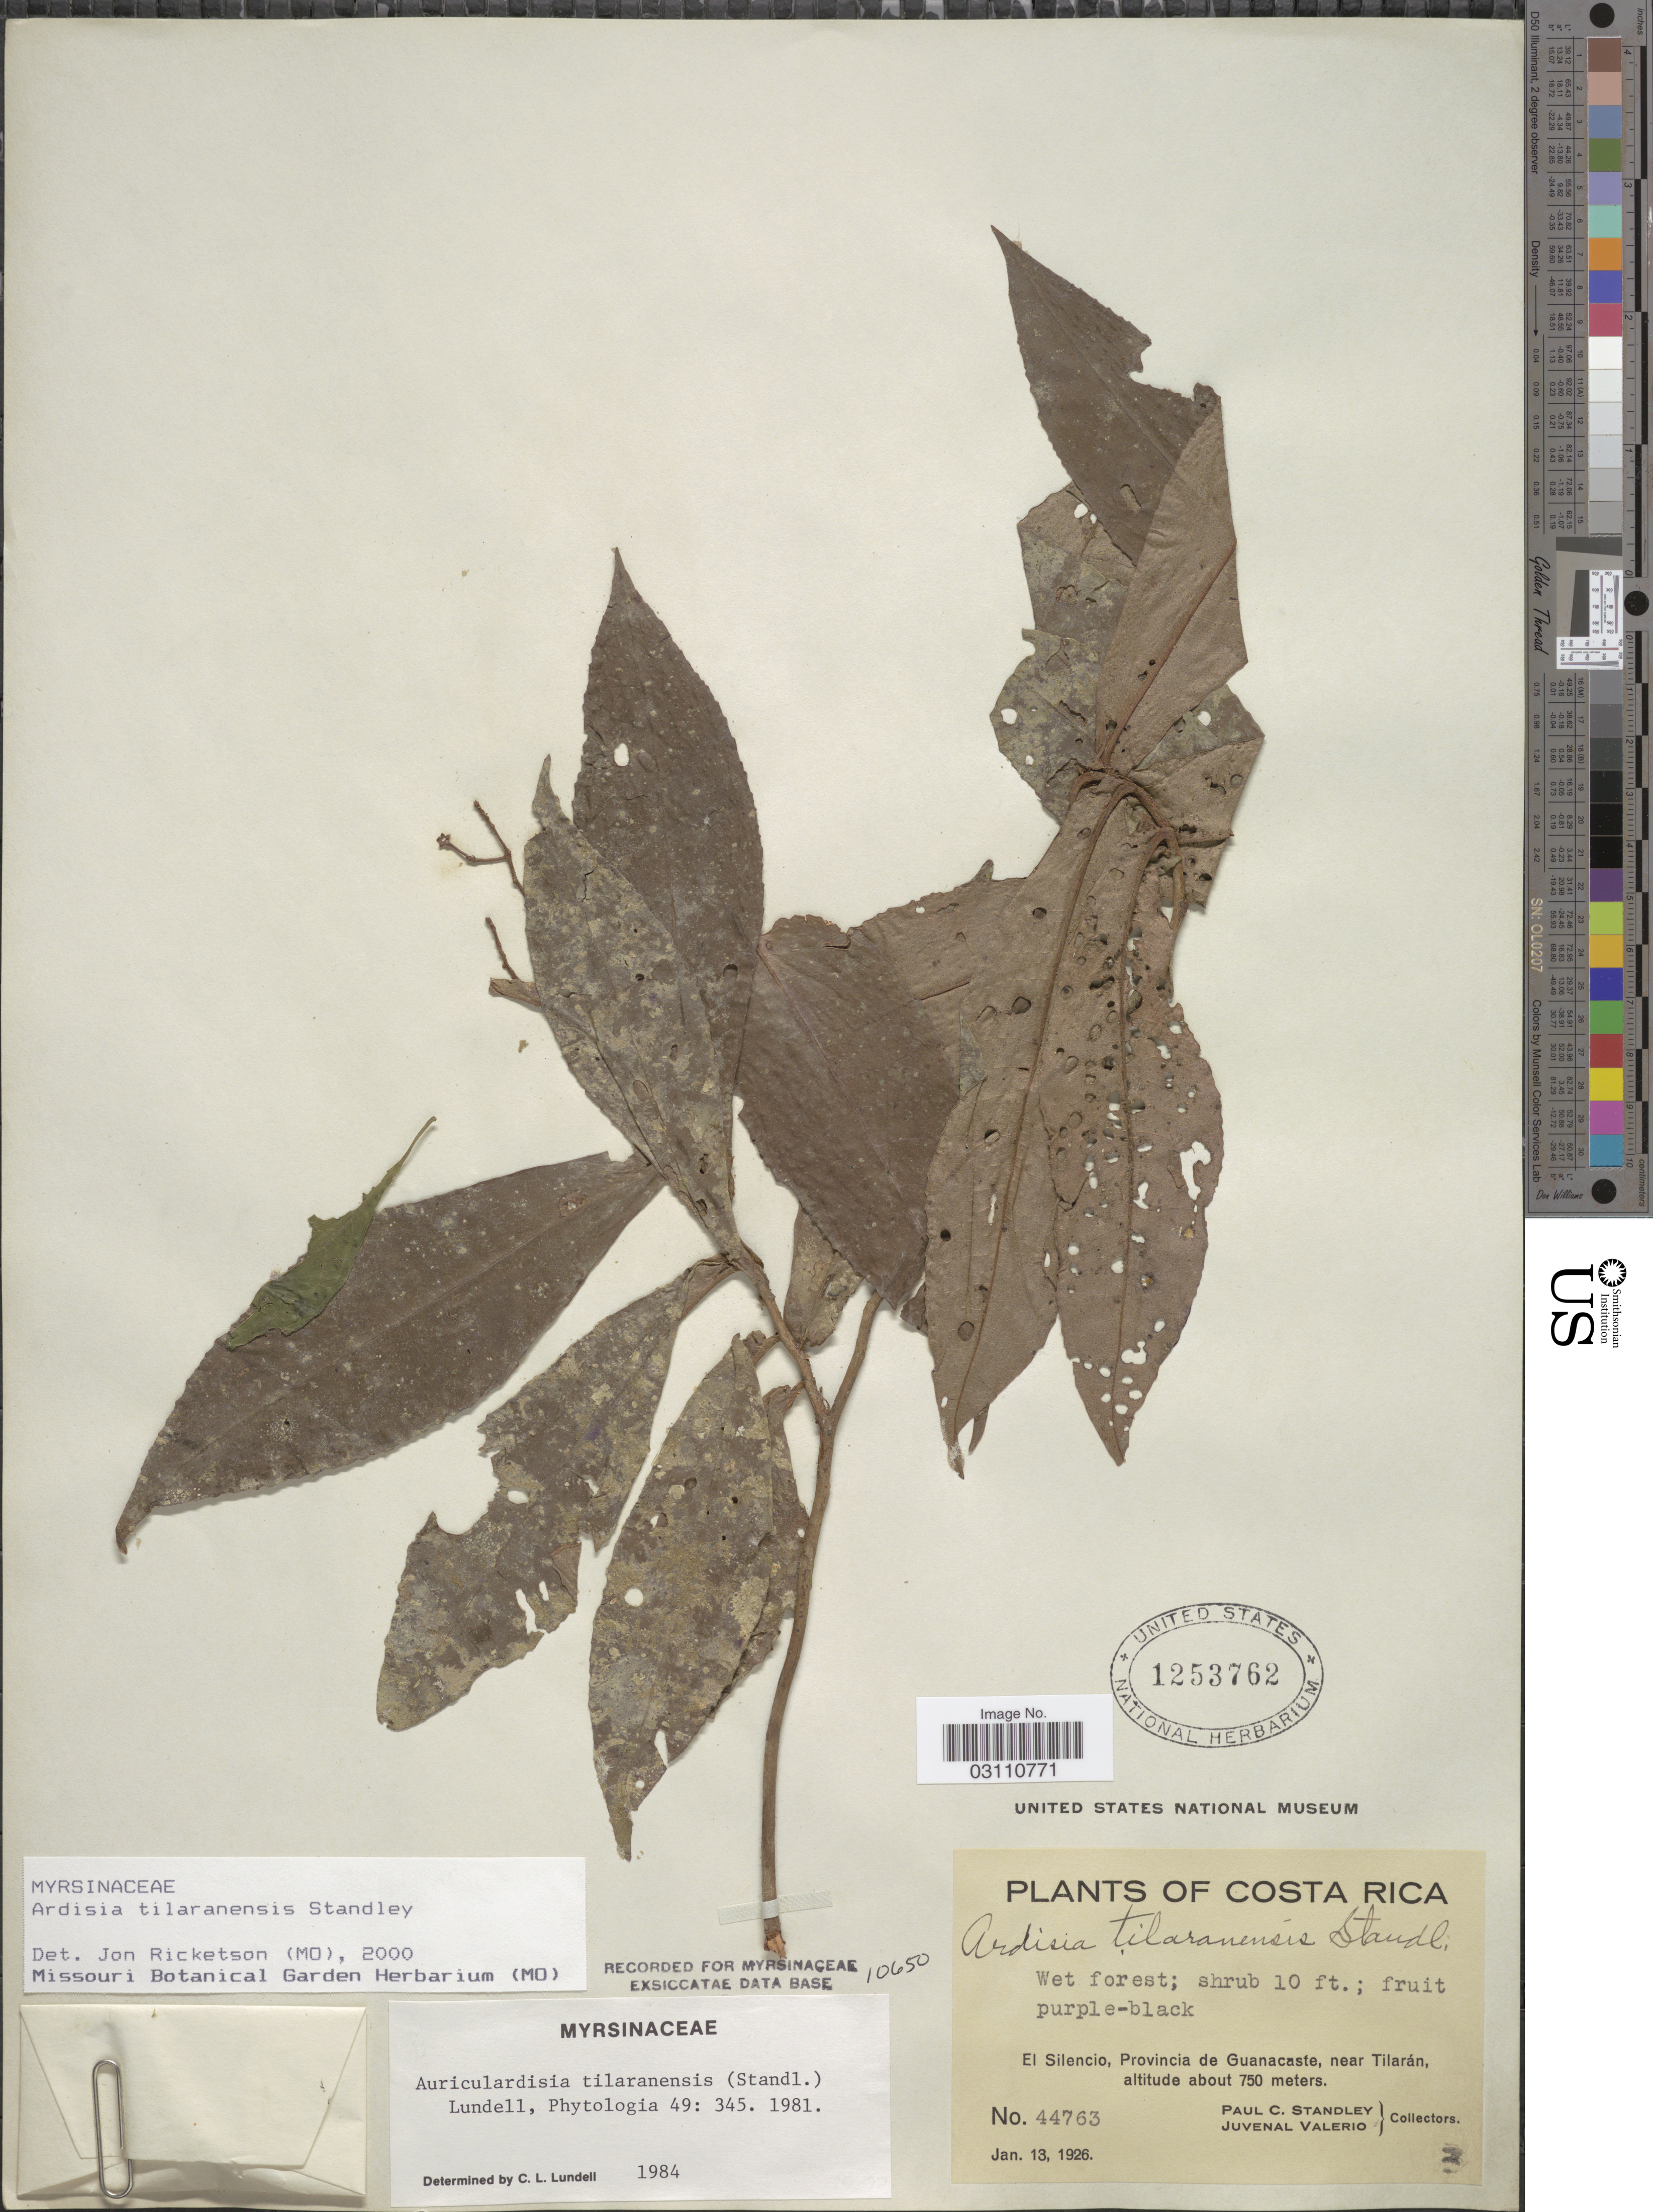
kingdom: Plantae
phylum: Tracheophyta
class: Magnoliopsida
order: Ericales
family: Primulaceae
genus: Ardisia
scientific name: Ardisia tilaranensis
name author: Standl.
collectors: P. C. Standley & J. Valerio R.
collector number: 44763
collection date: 1926-01-13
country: Costa Rica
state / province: Guanacaste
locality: El Silencio, near Tilarán.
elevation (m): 750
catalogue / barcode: US 1253762